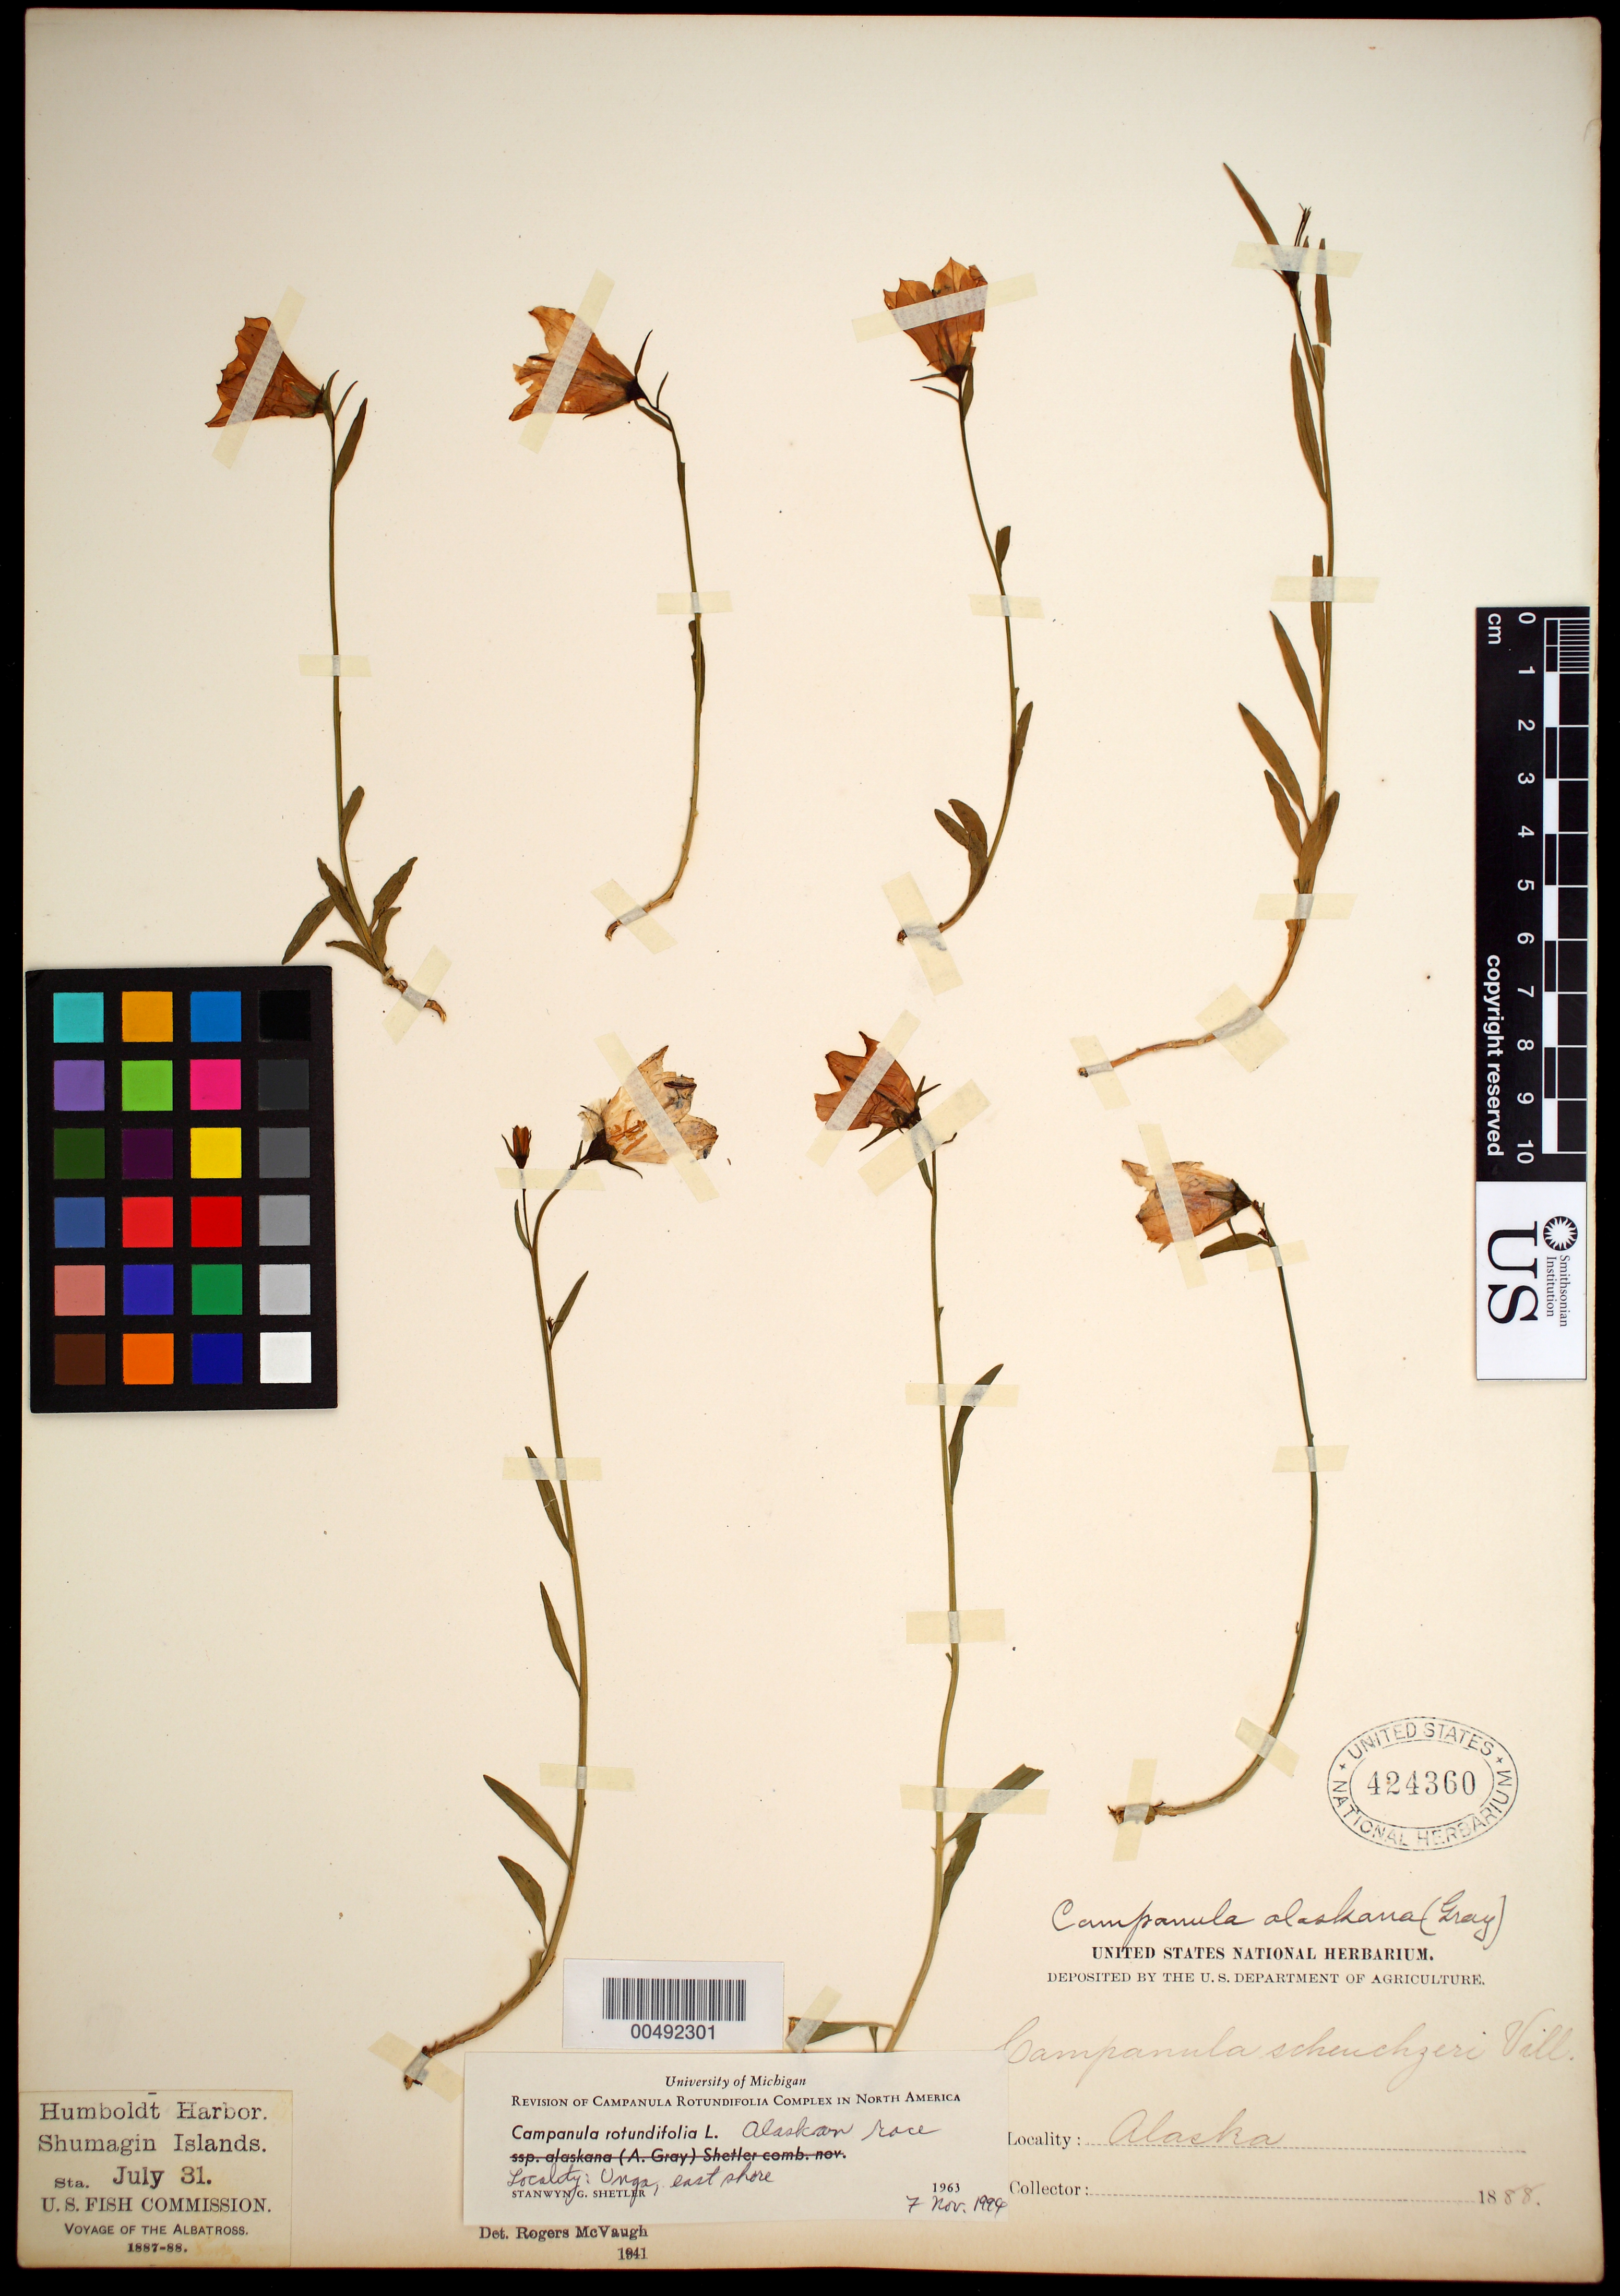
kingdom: Plantae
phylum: Tracheophyta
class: Magnoliopsida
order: Asterales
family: Campanulaceae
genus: Campanula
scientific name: Campanula rotundifolia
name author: L.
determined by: Shetler, Stanwyn G., (US), NMNH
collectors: "The Albatross"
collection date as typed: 31 Jul 1888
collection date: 1888-07-31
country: United States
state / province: Alaska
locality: Shumagin Islands, Humboldt Harbor; [Unga, east shore]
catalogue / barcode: US 424360